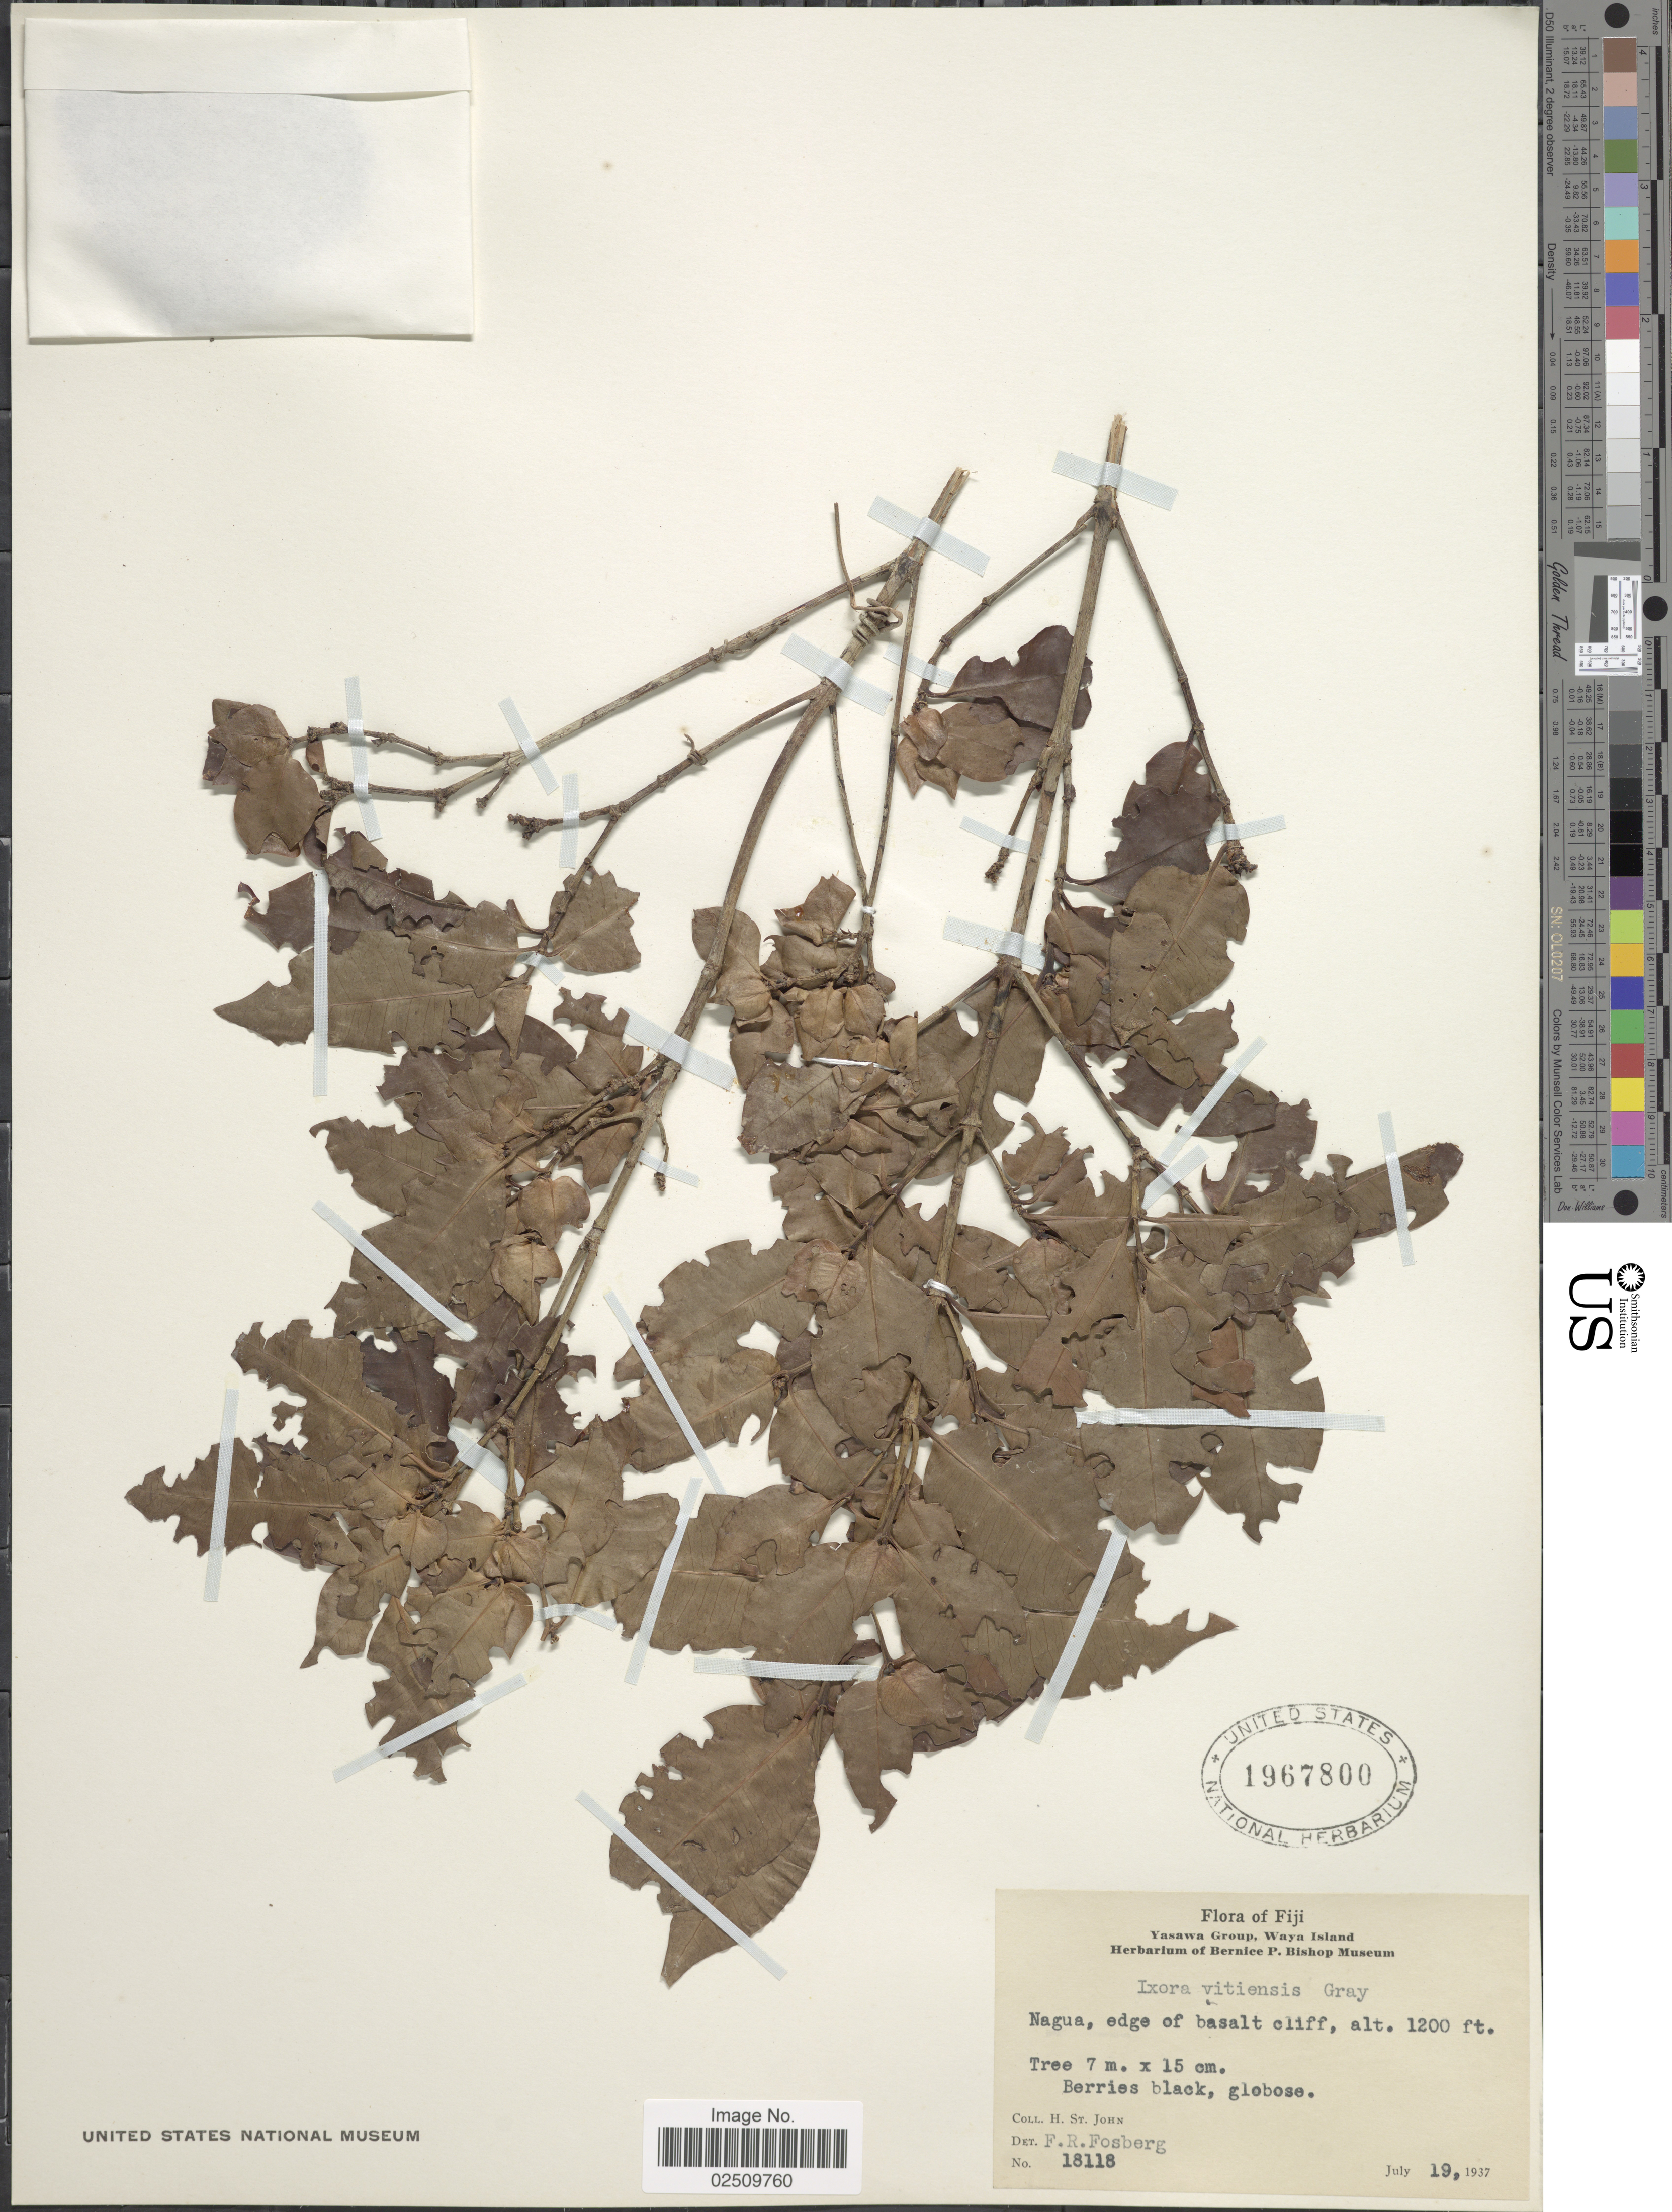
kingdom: Plantae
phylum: Tracheophyta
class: Magnoliopsida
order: Gentianales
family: Rubiaceae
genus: Ixora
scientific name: Ixora vitiensis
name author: A. Gray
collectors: H. St. John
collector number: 18118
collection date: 1937-07-19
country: Fiji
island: Waya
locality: Yasawa Group, Waya Island. Nagua, edge of basalt cliff.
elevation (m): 1200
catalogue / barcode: US 1967800